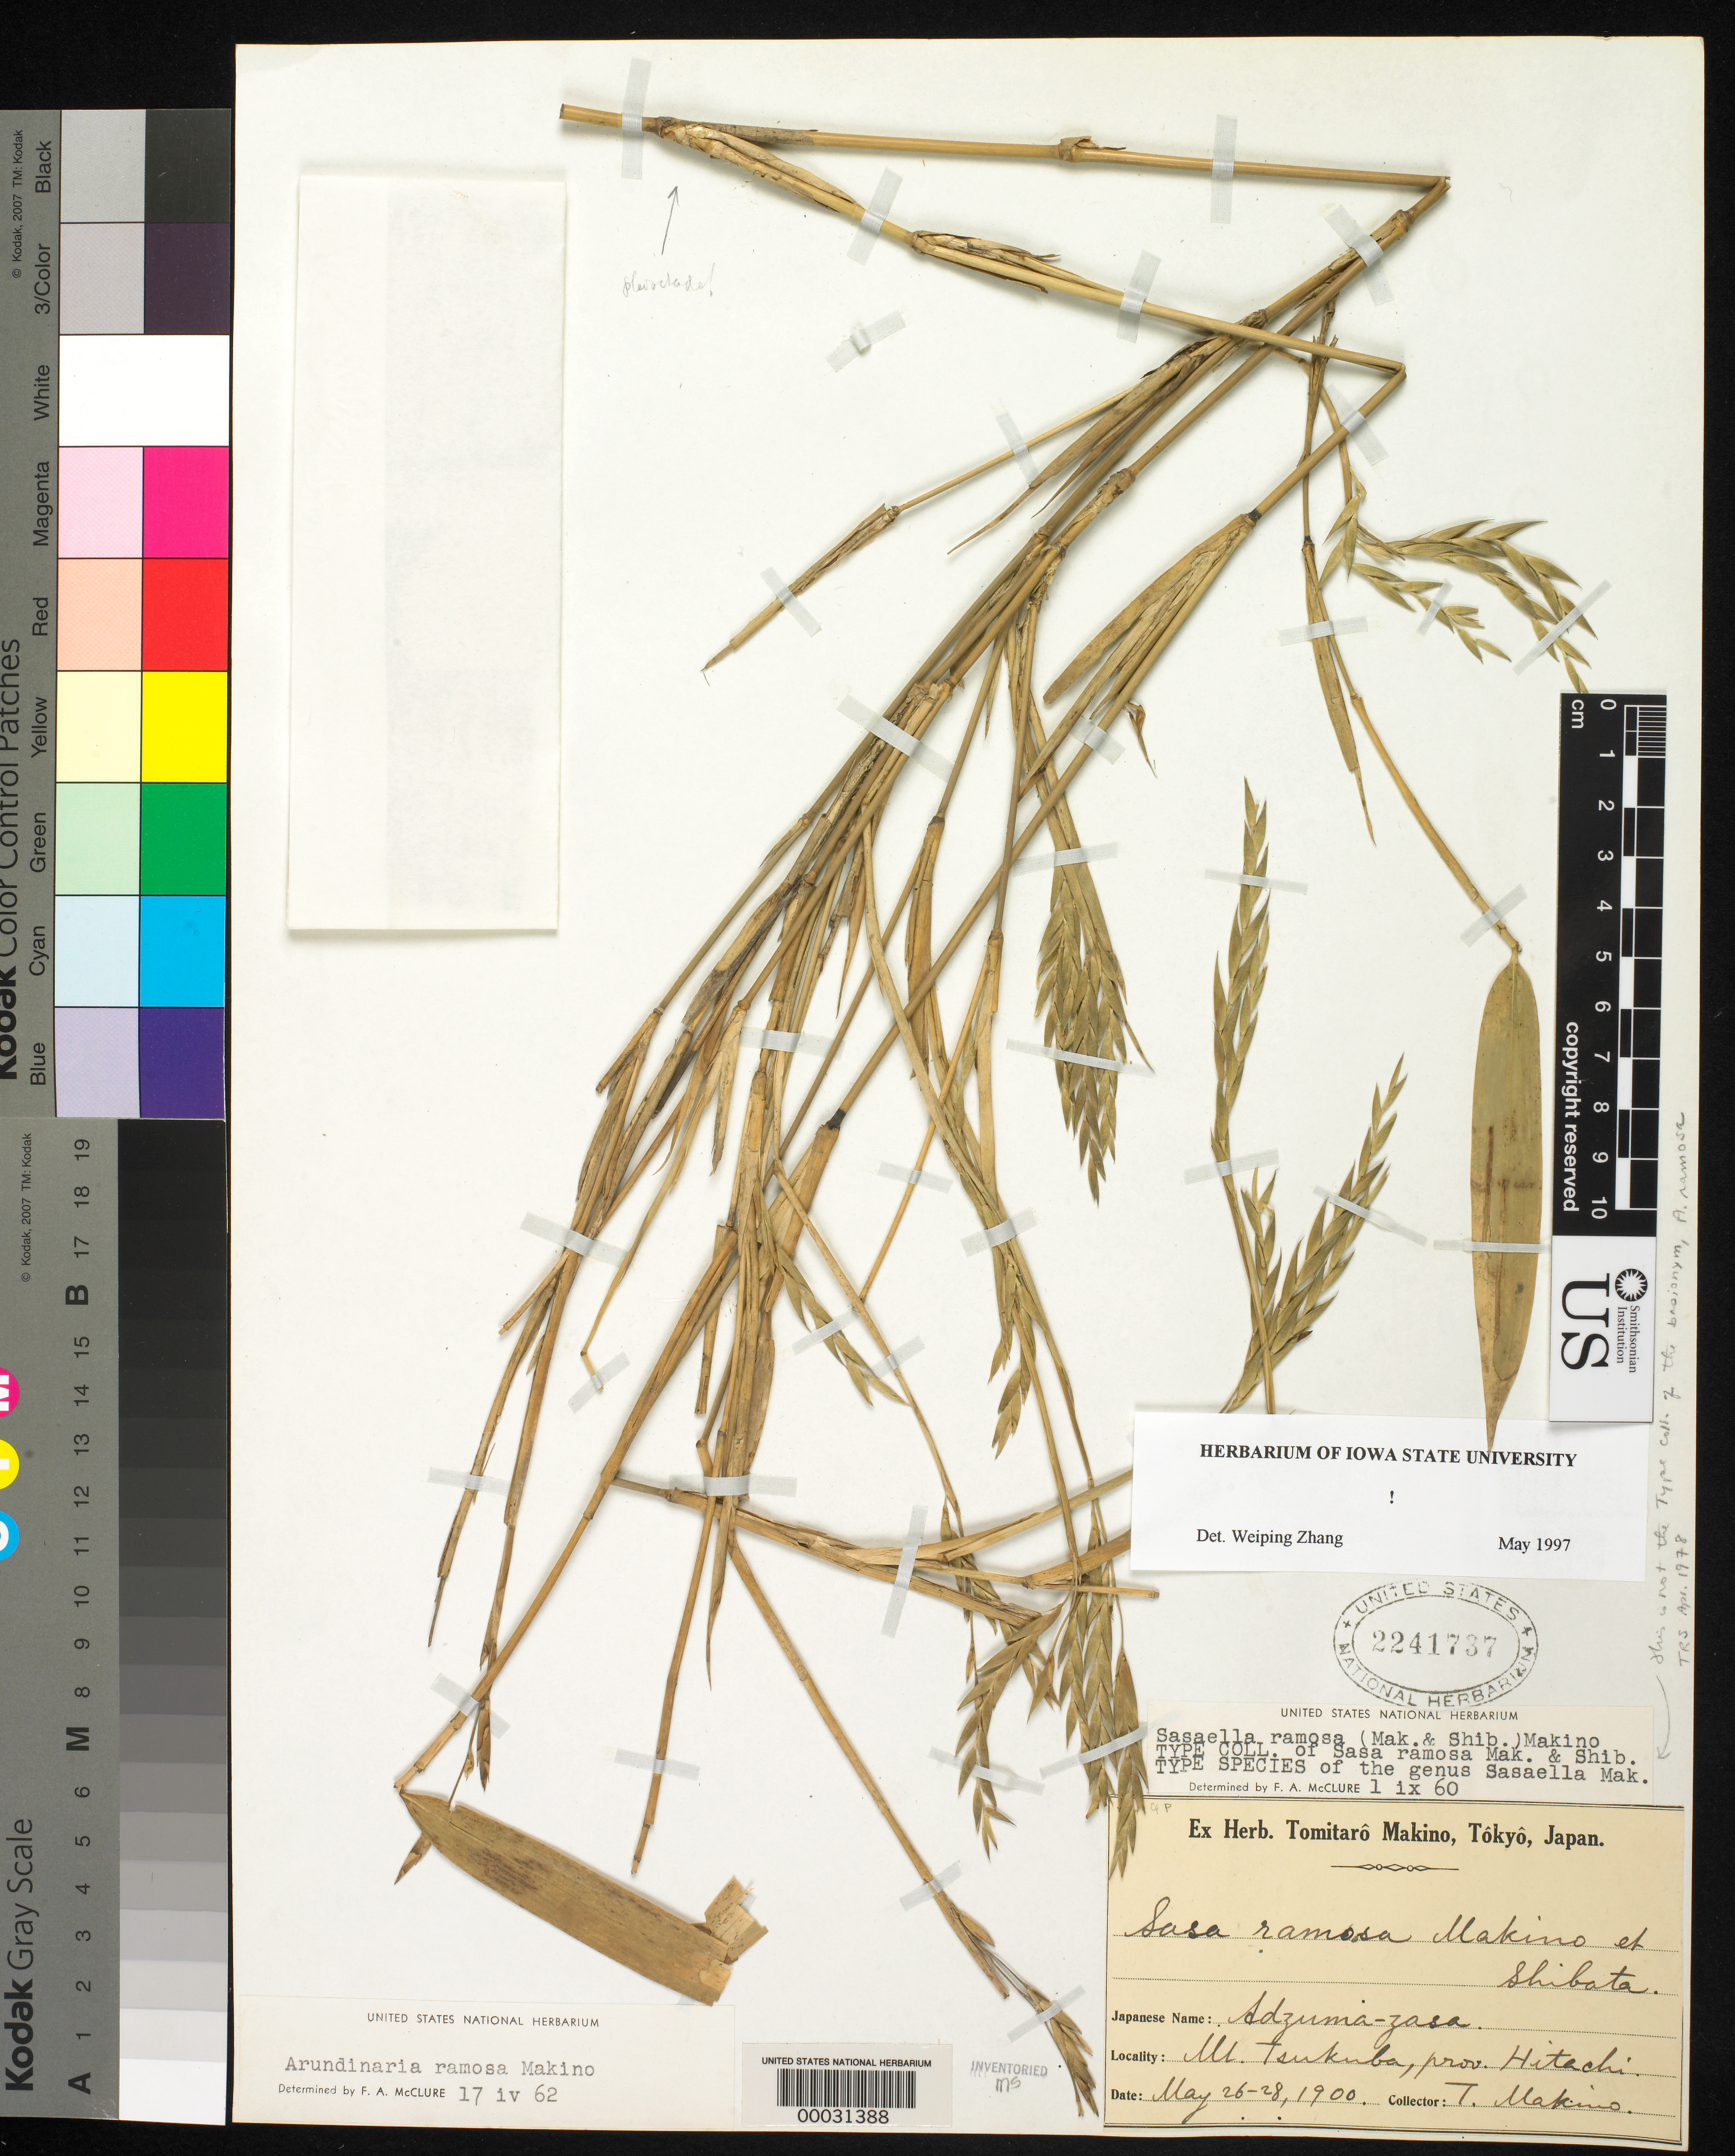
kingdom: Plantae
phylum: Tracheophyta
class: Liliopsida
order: Poales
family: Poaceae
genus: Sasaella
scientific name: Sasaella ramosa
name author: (Makino) Makino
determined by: Poaceae Reorganization Project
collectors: T. Makino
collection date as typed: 26 May 1900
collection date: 1900-05-26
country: Japan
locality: Hitachi, mt. tsukuba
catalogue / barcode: US 2241737